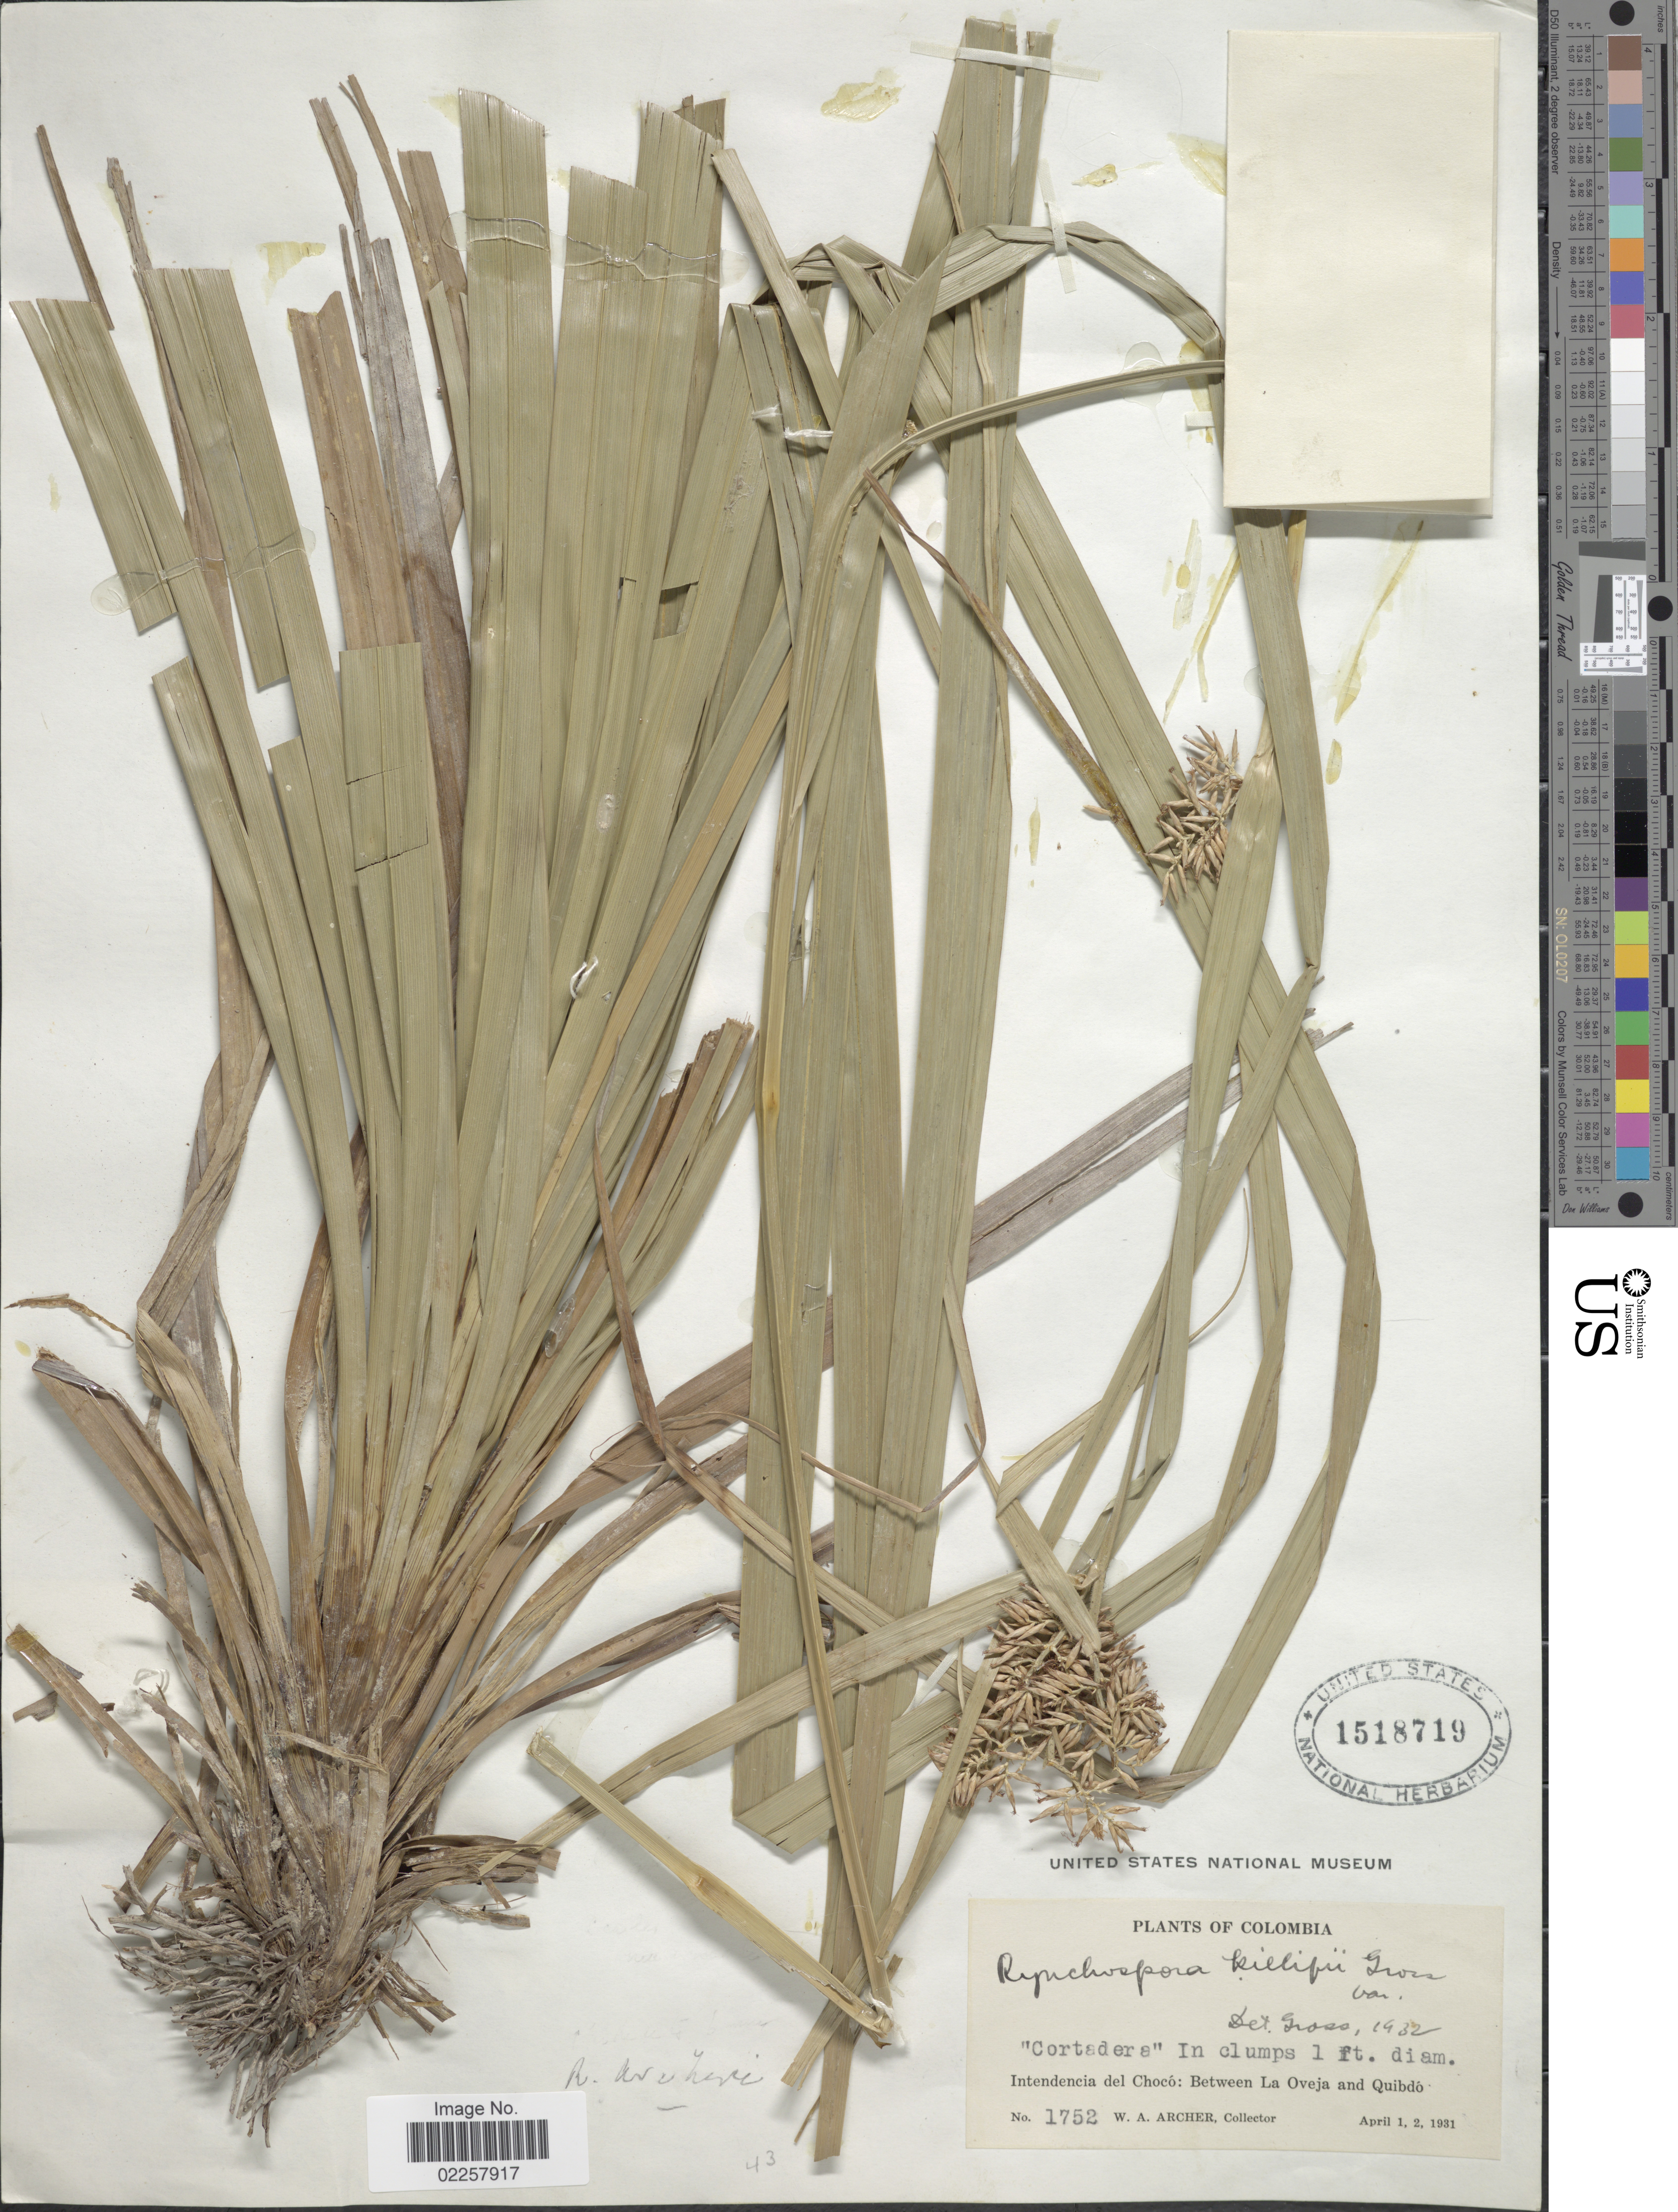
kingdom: Plantae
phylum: Tracheophyta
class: Liliopsida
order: Poales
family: Cyperaceae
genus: Rhynchospora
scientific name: Rhynchospora sp.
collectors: W. A. Archer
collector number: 1752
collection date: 1931-04-01/1931-04-02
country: Colombia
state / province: Chocó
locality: Intendencia del Choco: Between La Oveja and Quibdo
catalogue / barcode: US 1518719